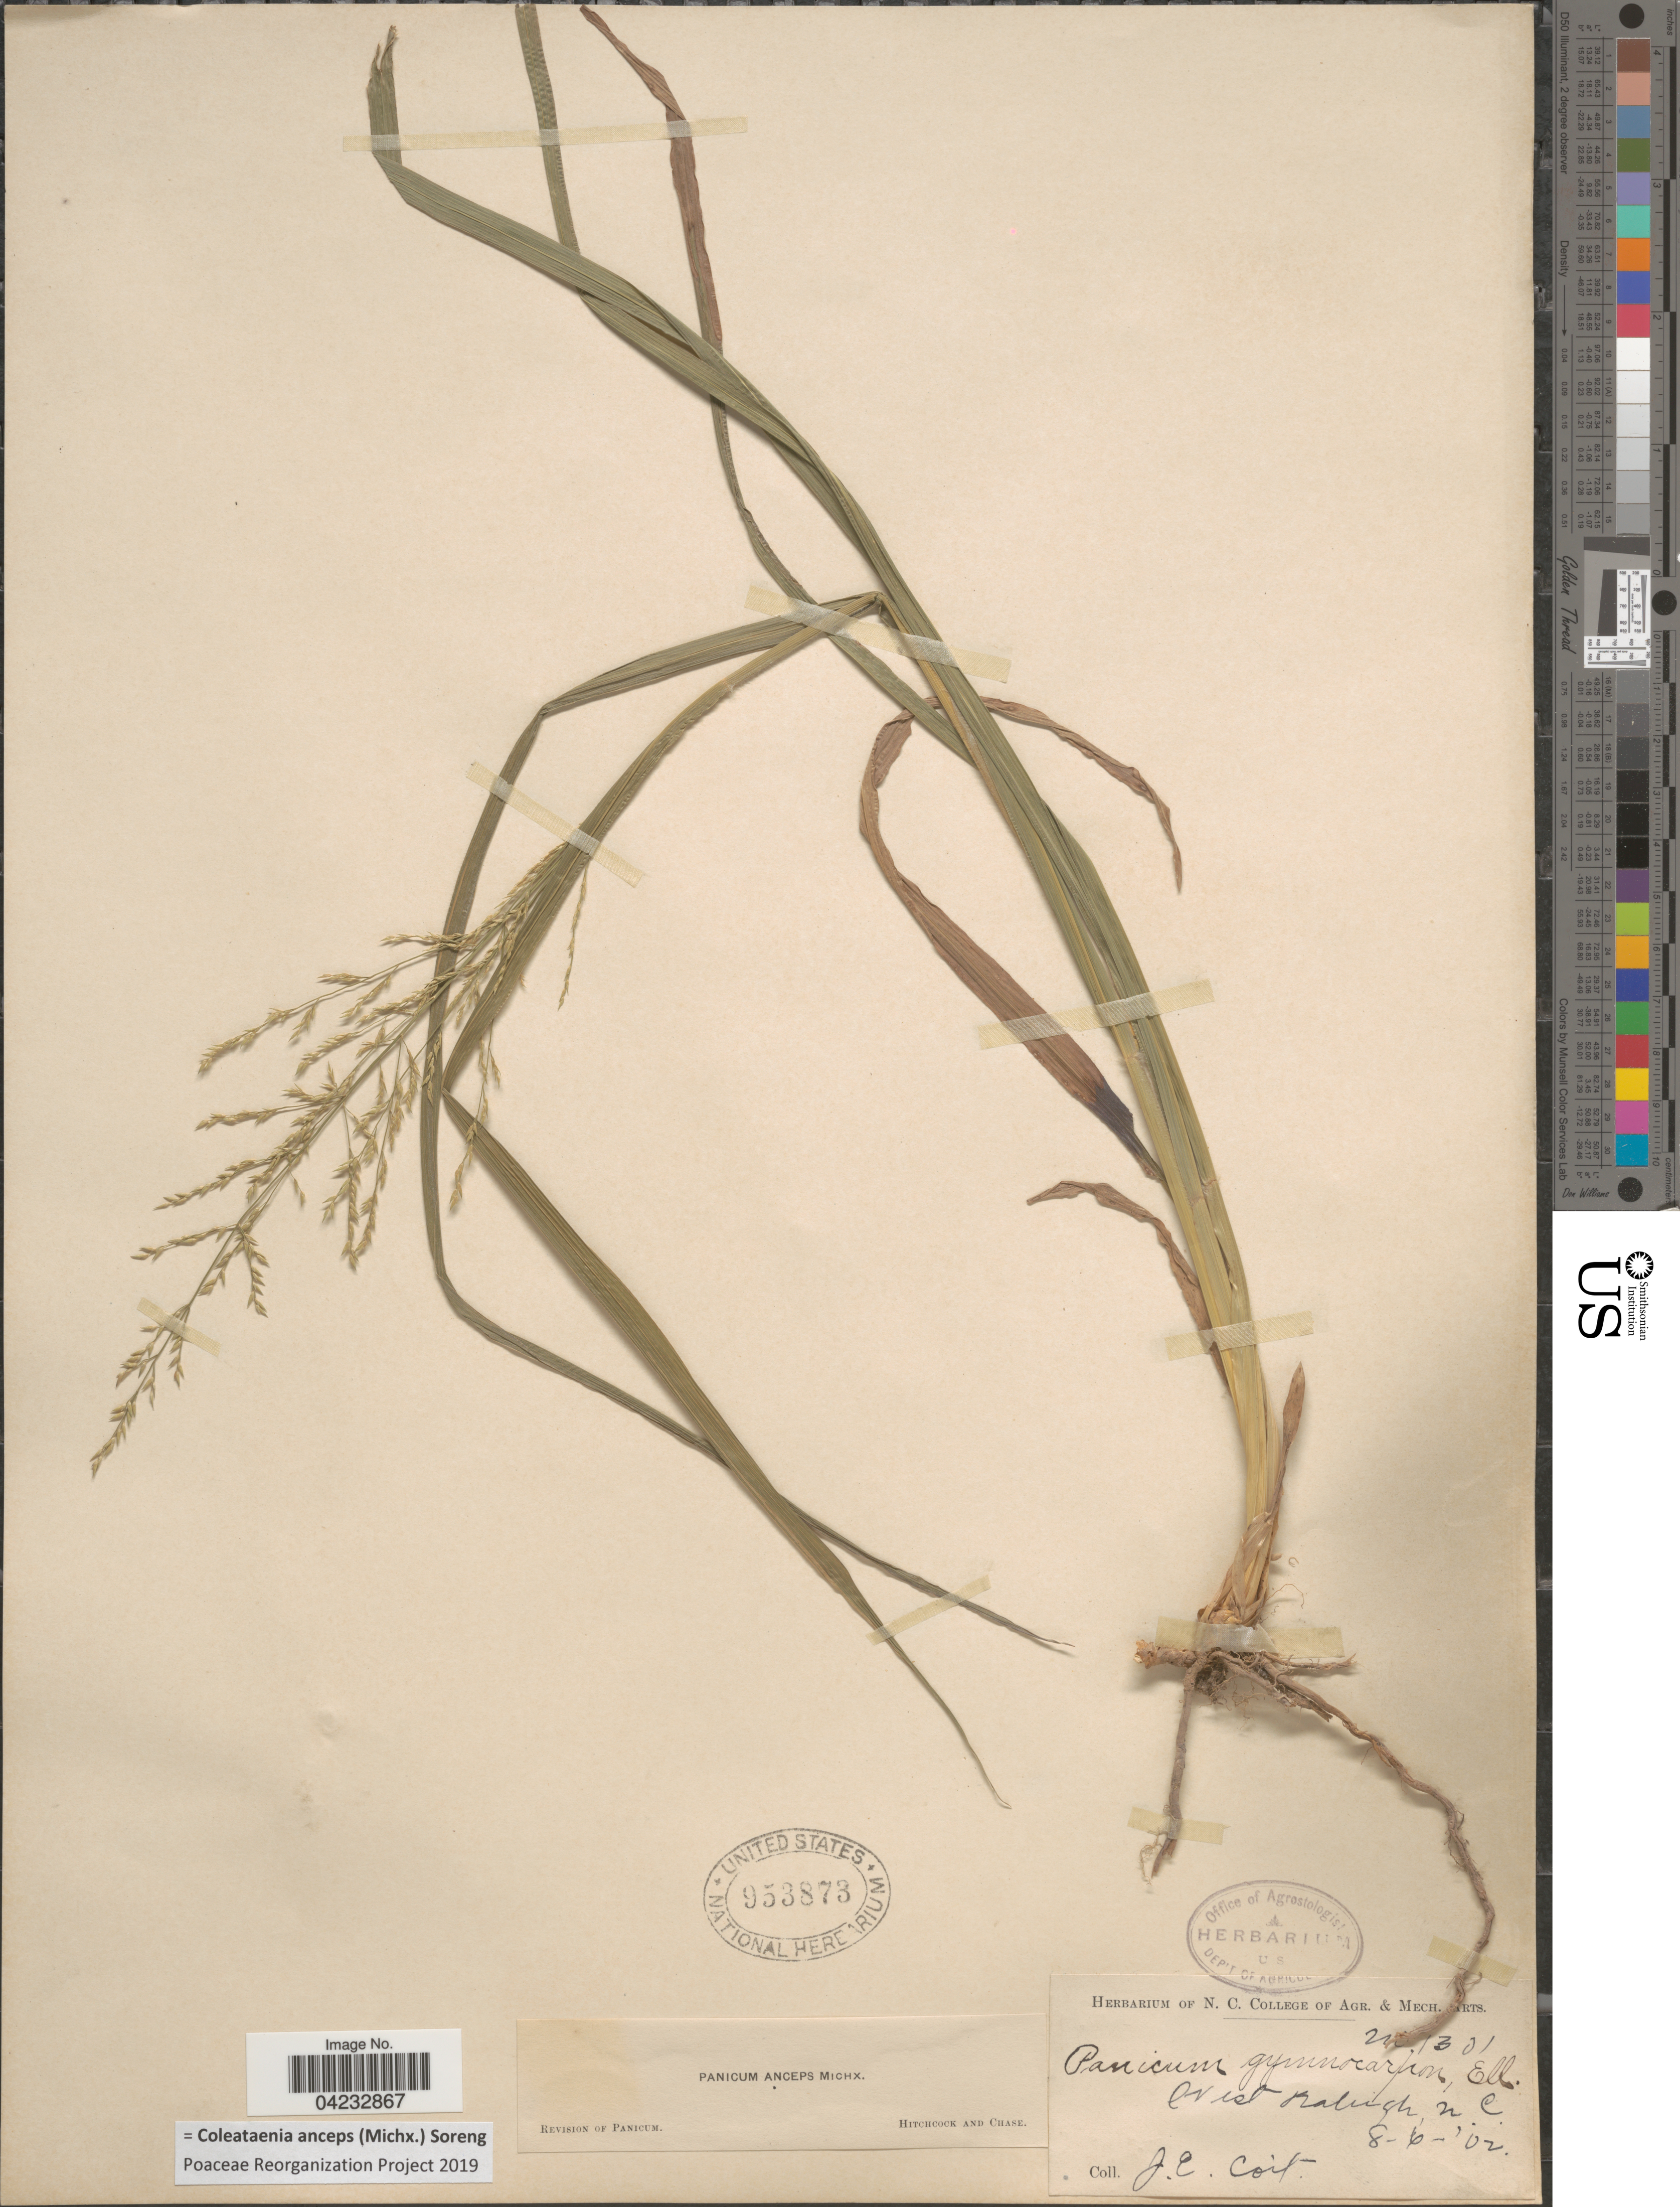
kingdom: Plantae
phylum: Tracheophyta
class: Liliopsida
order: Poales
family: Poaceae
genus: Coleataenia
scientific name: Coleataenia anceps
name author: (Michx.) Soreng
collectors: J. Coit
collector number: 1301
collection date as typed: Transcribed d/m/y: 6/8/2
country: United States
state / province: North Carolina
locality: West Raleigh.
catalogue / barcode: US 953873